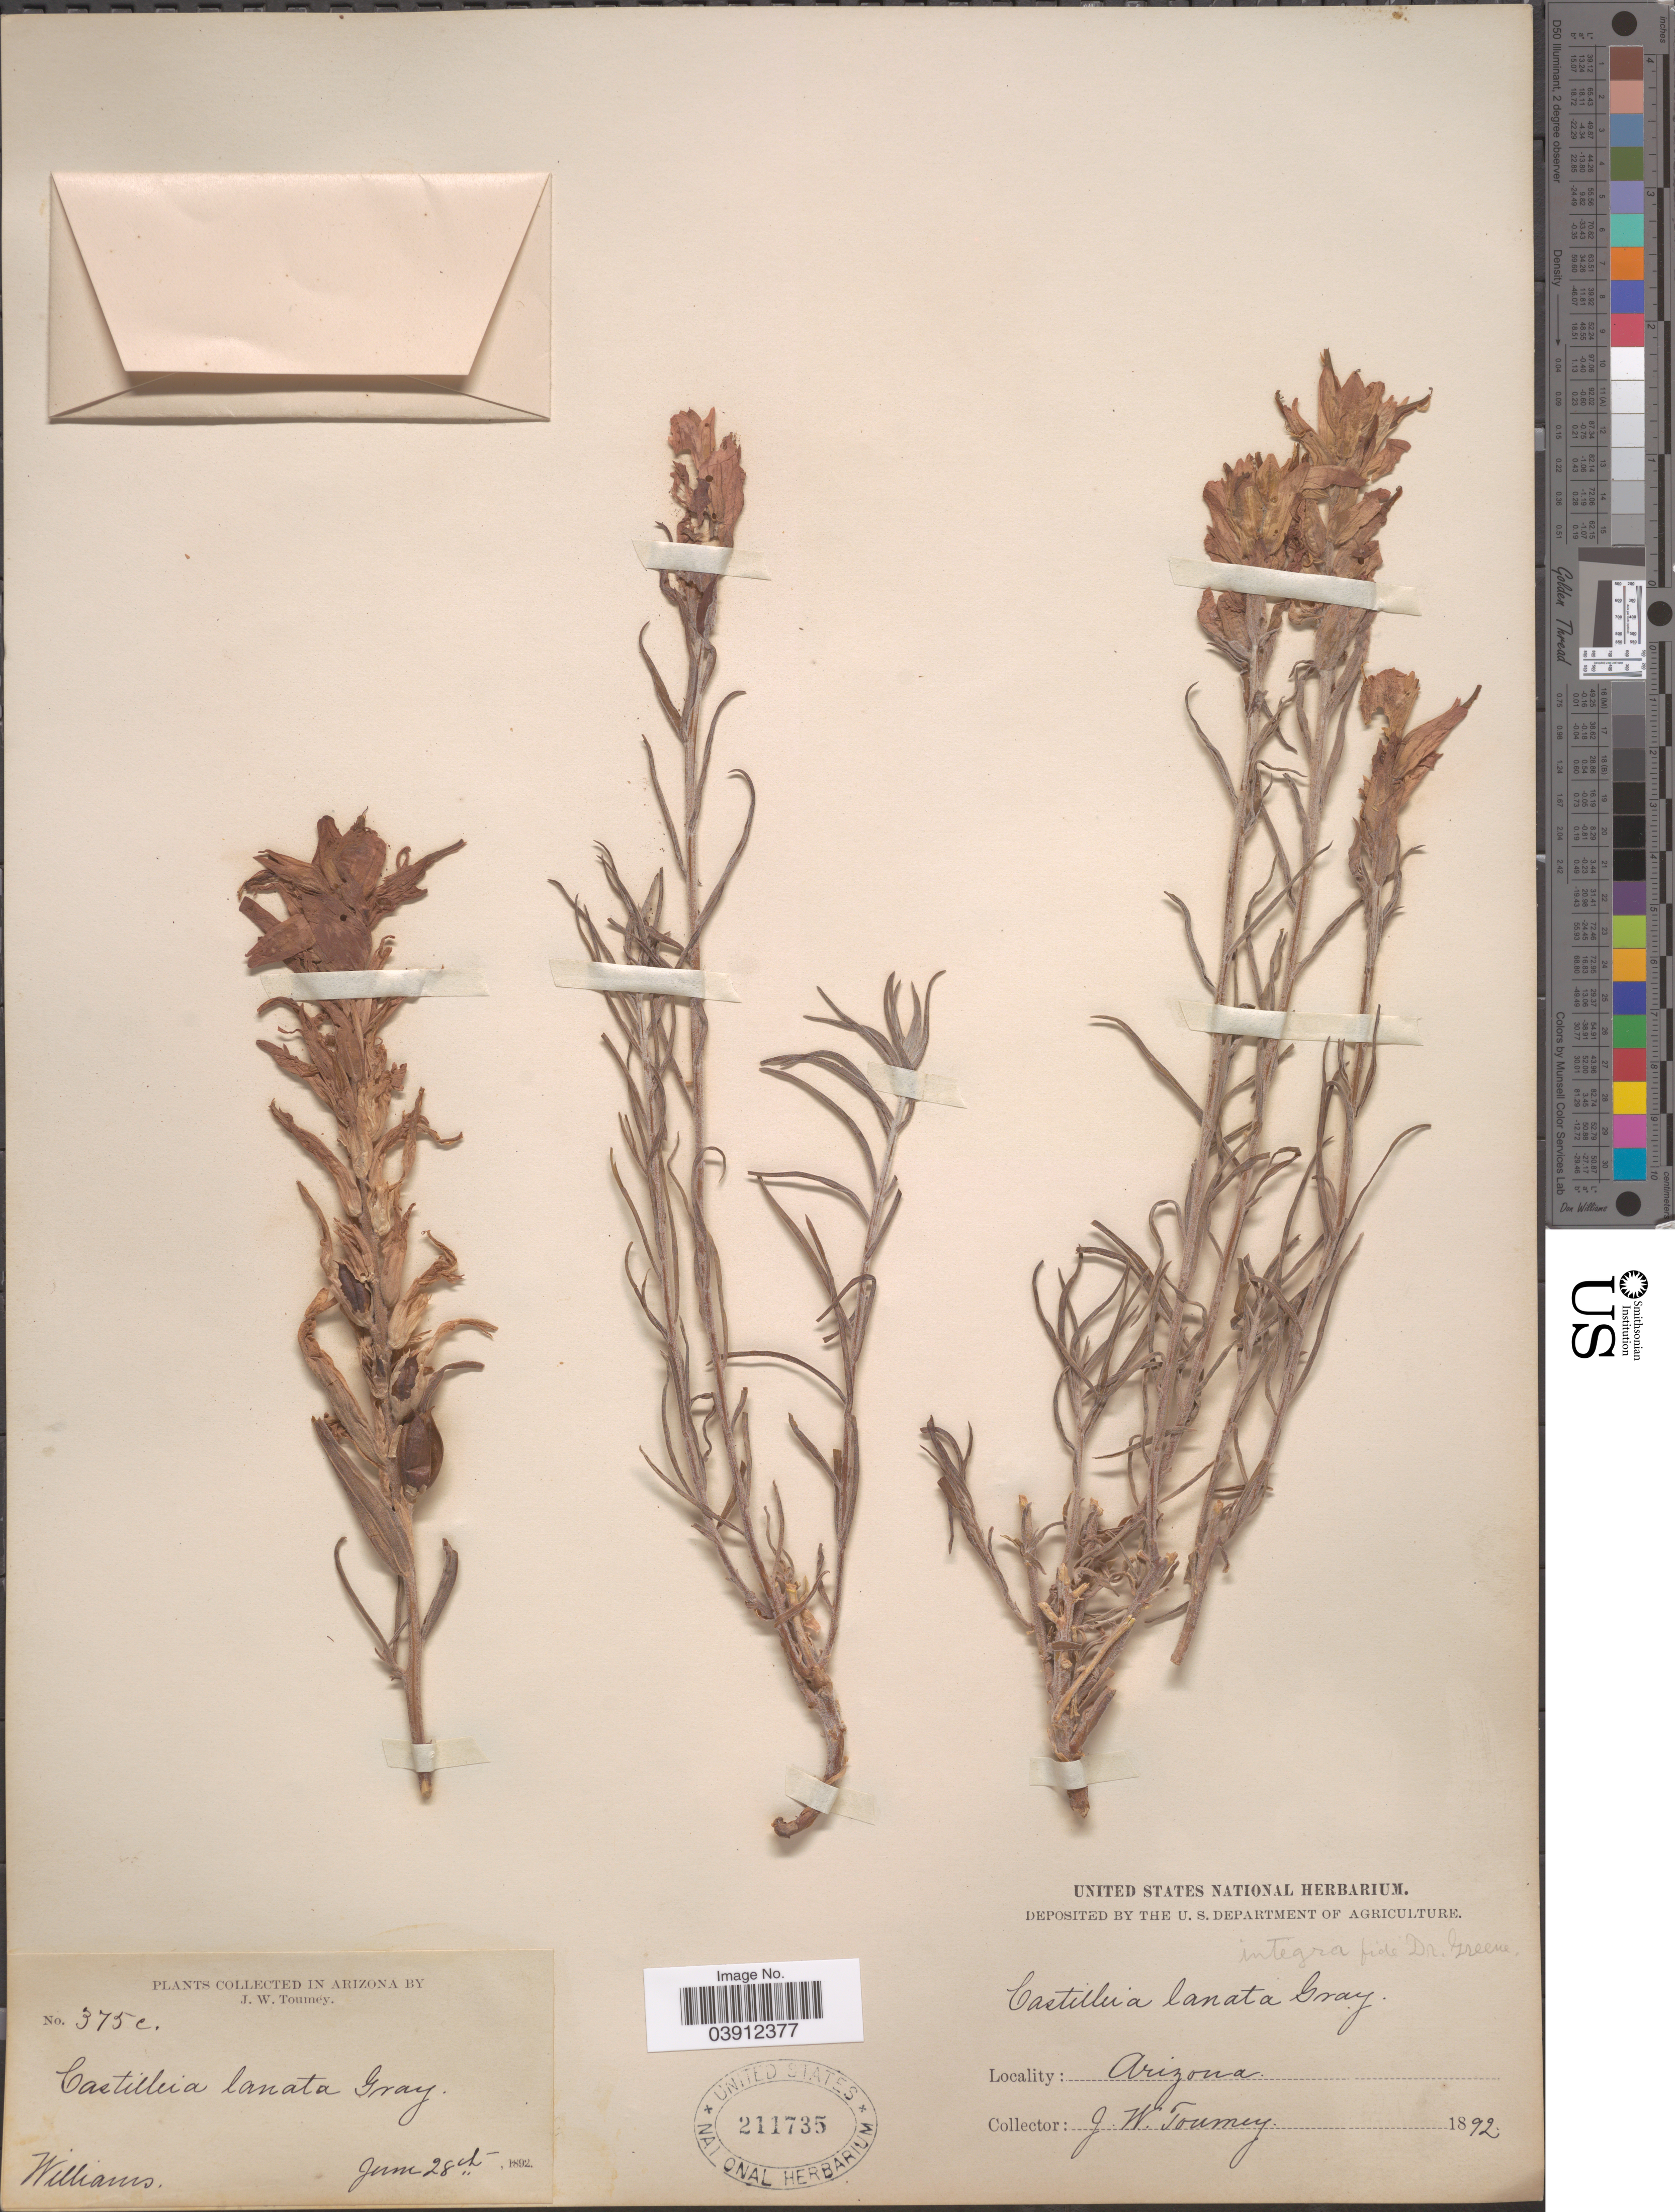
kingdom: Plantae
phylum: Tracheophyta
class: Magnoliopsida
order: Lamiales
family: Orobanchaceae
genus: Castilleja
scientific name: Castilleja integra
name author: A. Gray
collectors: J. W. Toumey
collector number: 375c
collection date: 1892-06-28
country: United States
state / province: Arizona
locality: Williams.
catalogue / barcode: US 211735